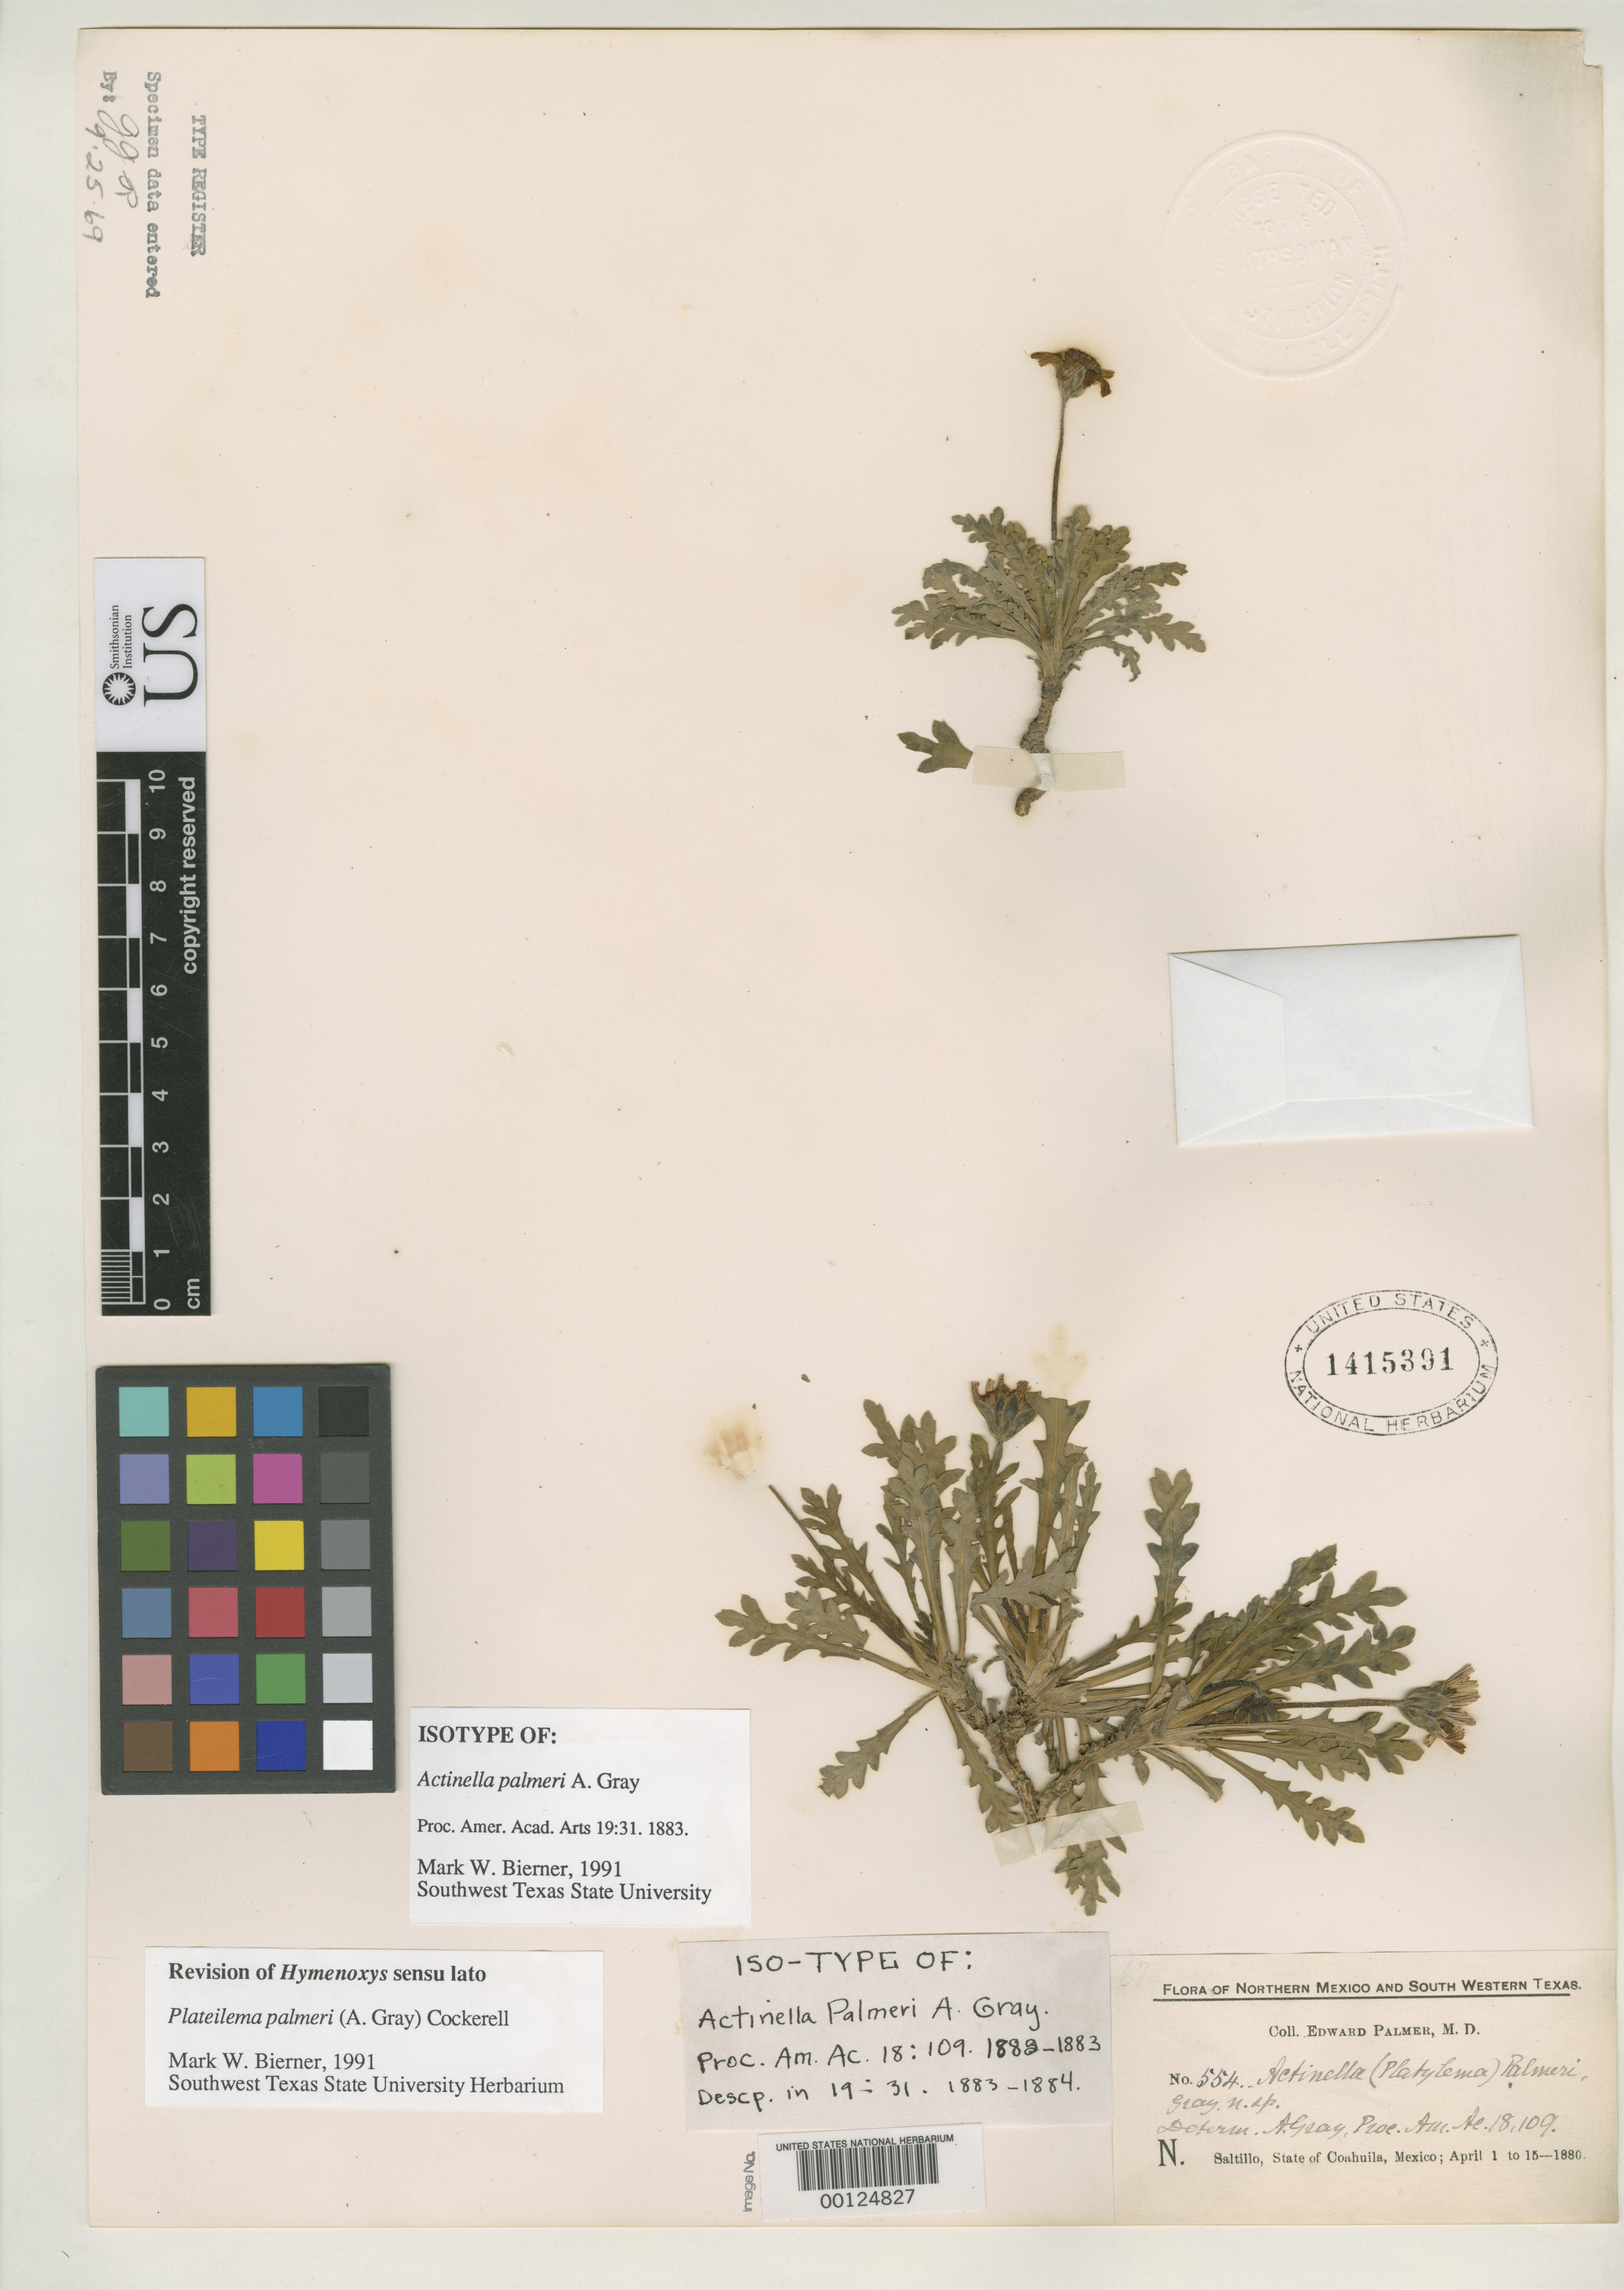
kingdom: Plantae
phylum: Tracheophyta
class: Magnoliopsida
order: Asterales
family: Asteraceae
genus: Actinella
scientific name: Actinella palmeri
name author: A. Gray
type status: Isotype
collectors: E. Palmer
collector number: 554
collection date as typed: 01 Apr 1880 to 15 Apr 1880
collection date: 1880-04-01/1880-04-15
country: Mexico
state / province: Coahuila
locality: Saltillo.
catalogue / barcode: US 1415391